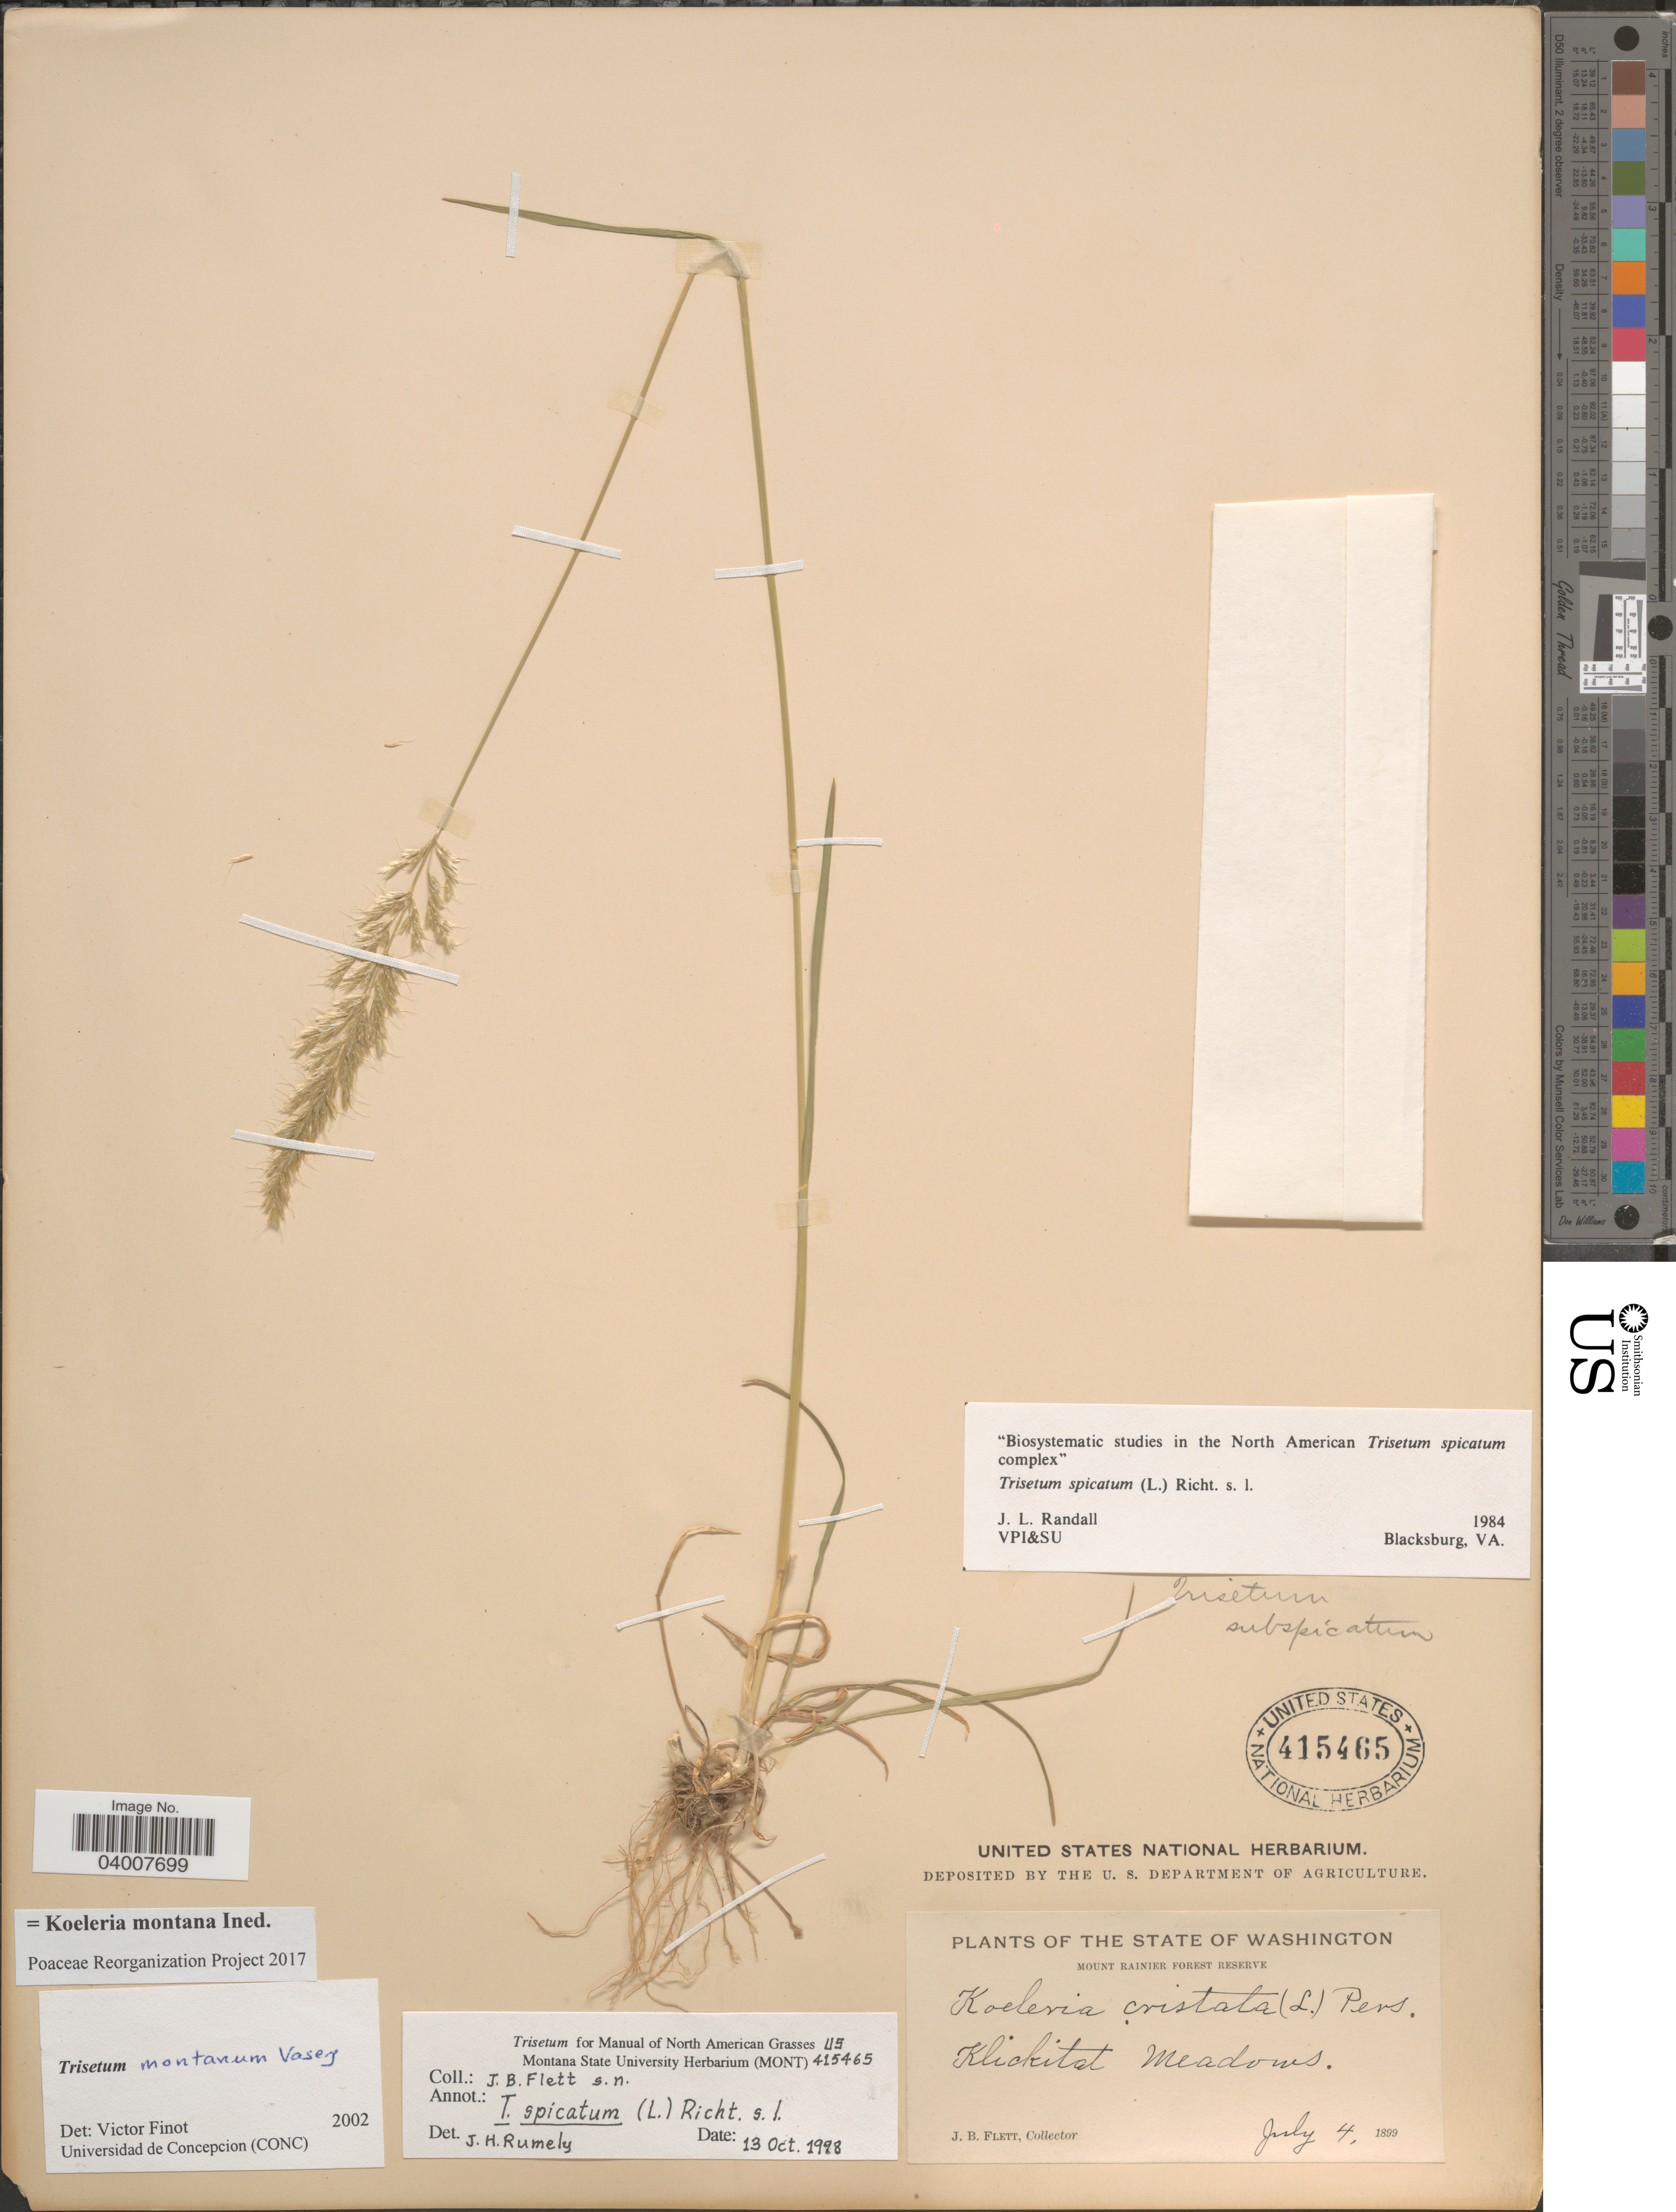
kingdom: Plantae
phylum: Tracheophyta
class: Liliopsida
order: Poales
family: Poaceae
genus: Koeleria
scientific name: Koeleria montana ined.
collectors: J. Flett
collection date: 1899-07-04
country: United States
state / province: Washington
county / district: Klickitat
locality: Mount Rainier Forest Reserve. Klickitat Meadows.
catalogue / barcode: US 415465